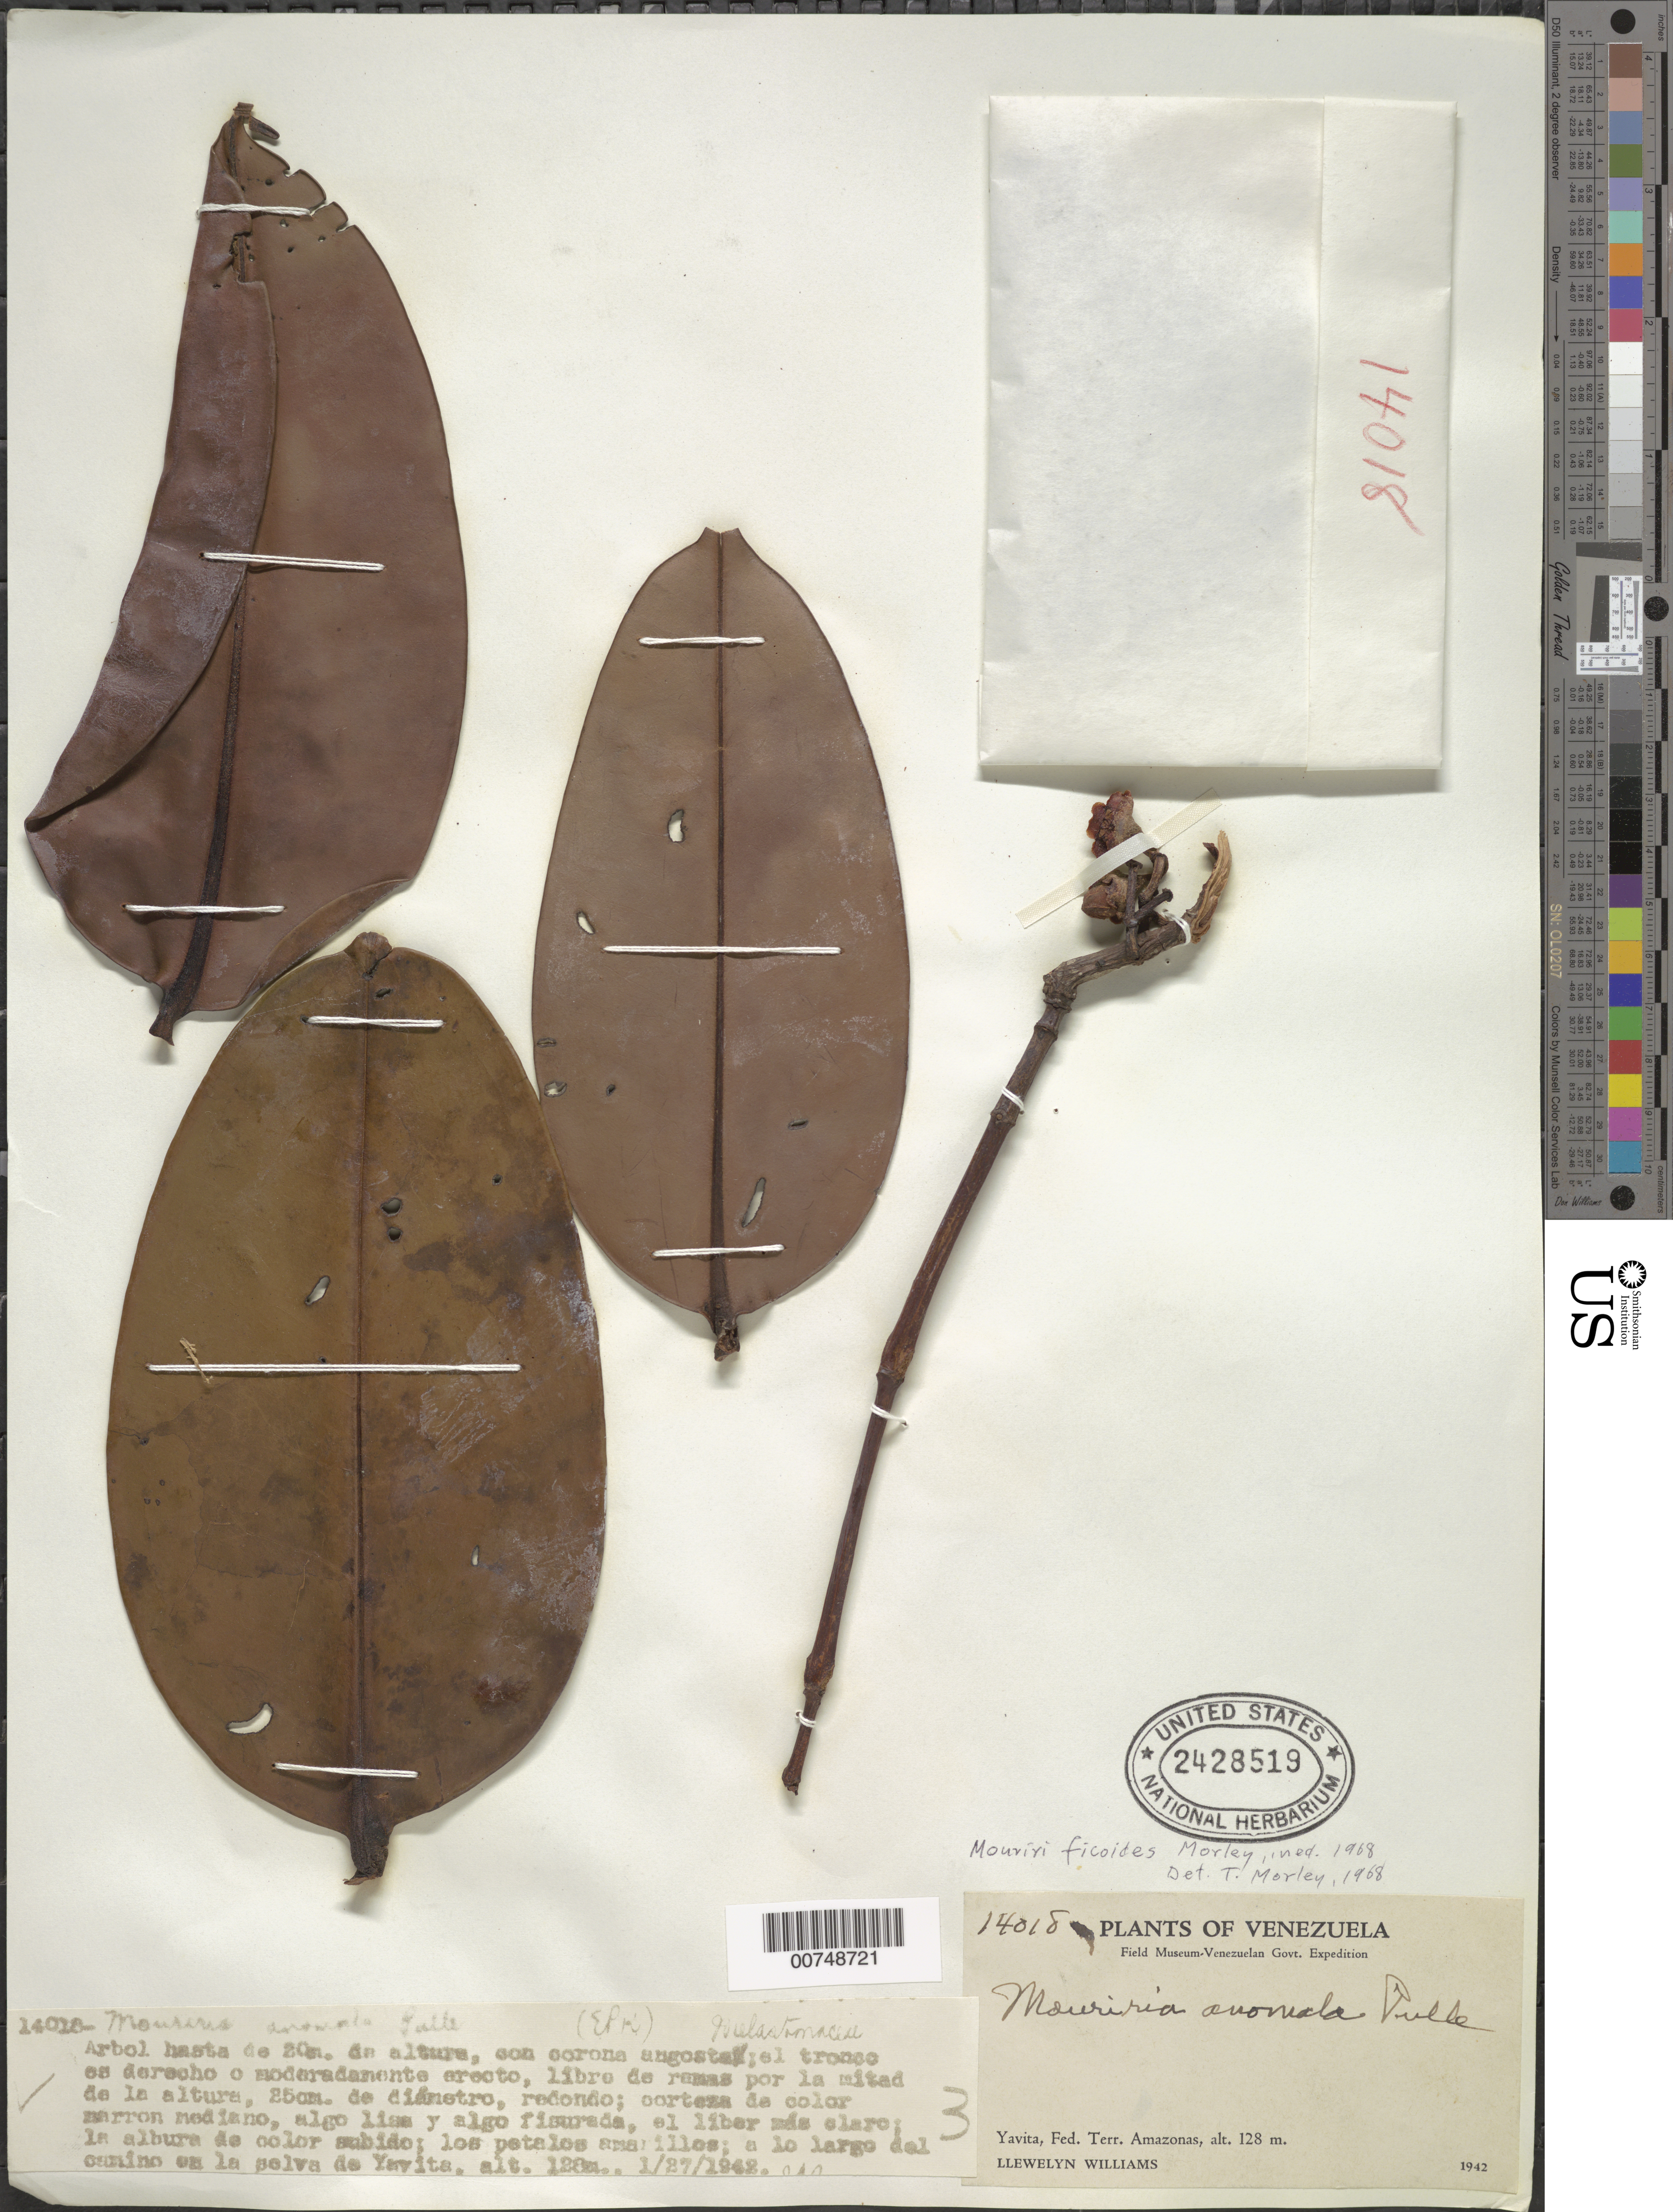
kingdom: Plantae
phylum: Tracheophyta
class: Magnoliopsida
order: Myrtales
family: Melastomataceae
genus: Mouriri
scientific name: Mouriri ficoides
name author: Morley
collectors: Ll. Williams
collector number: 14018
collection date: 1942-01-27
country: Venezuela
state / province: Amazonas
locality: Yavita, Fed. Terr. Amazonas.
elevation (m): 128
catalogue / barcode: US 2428519